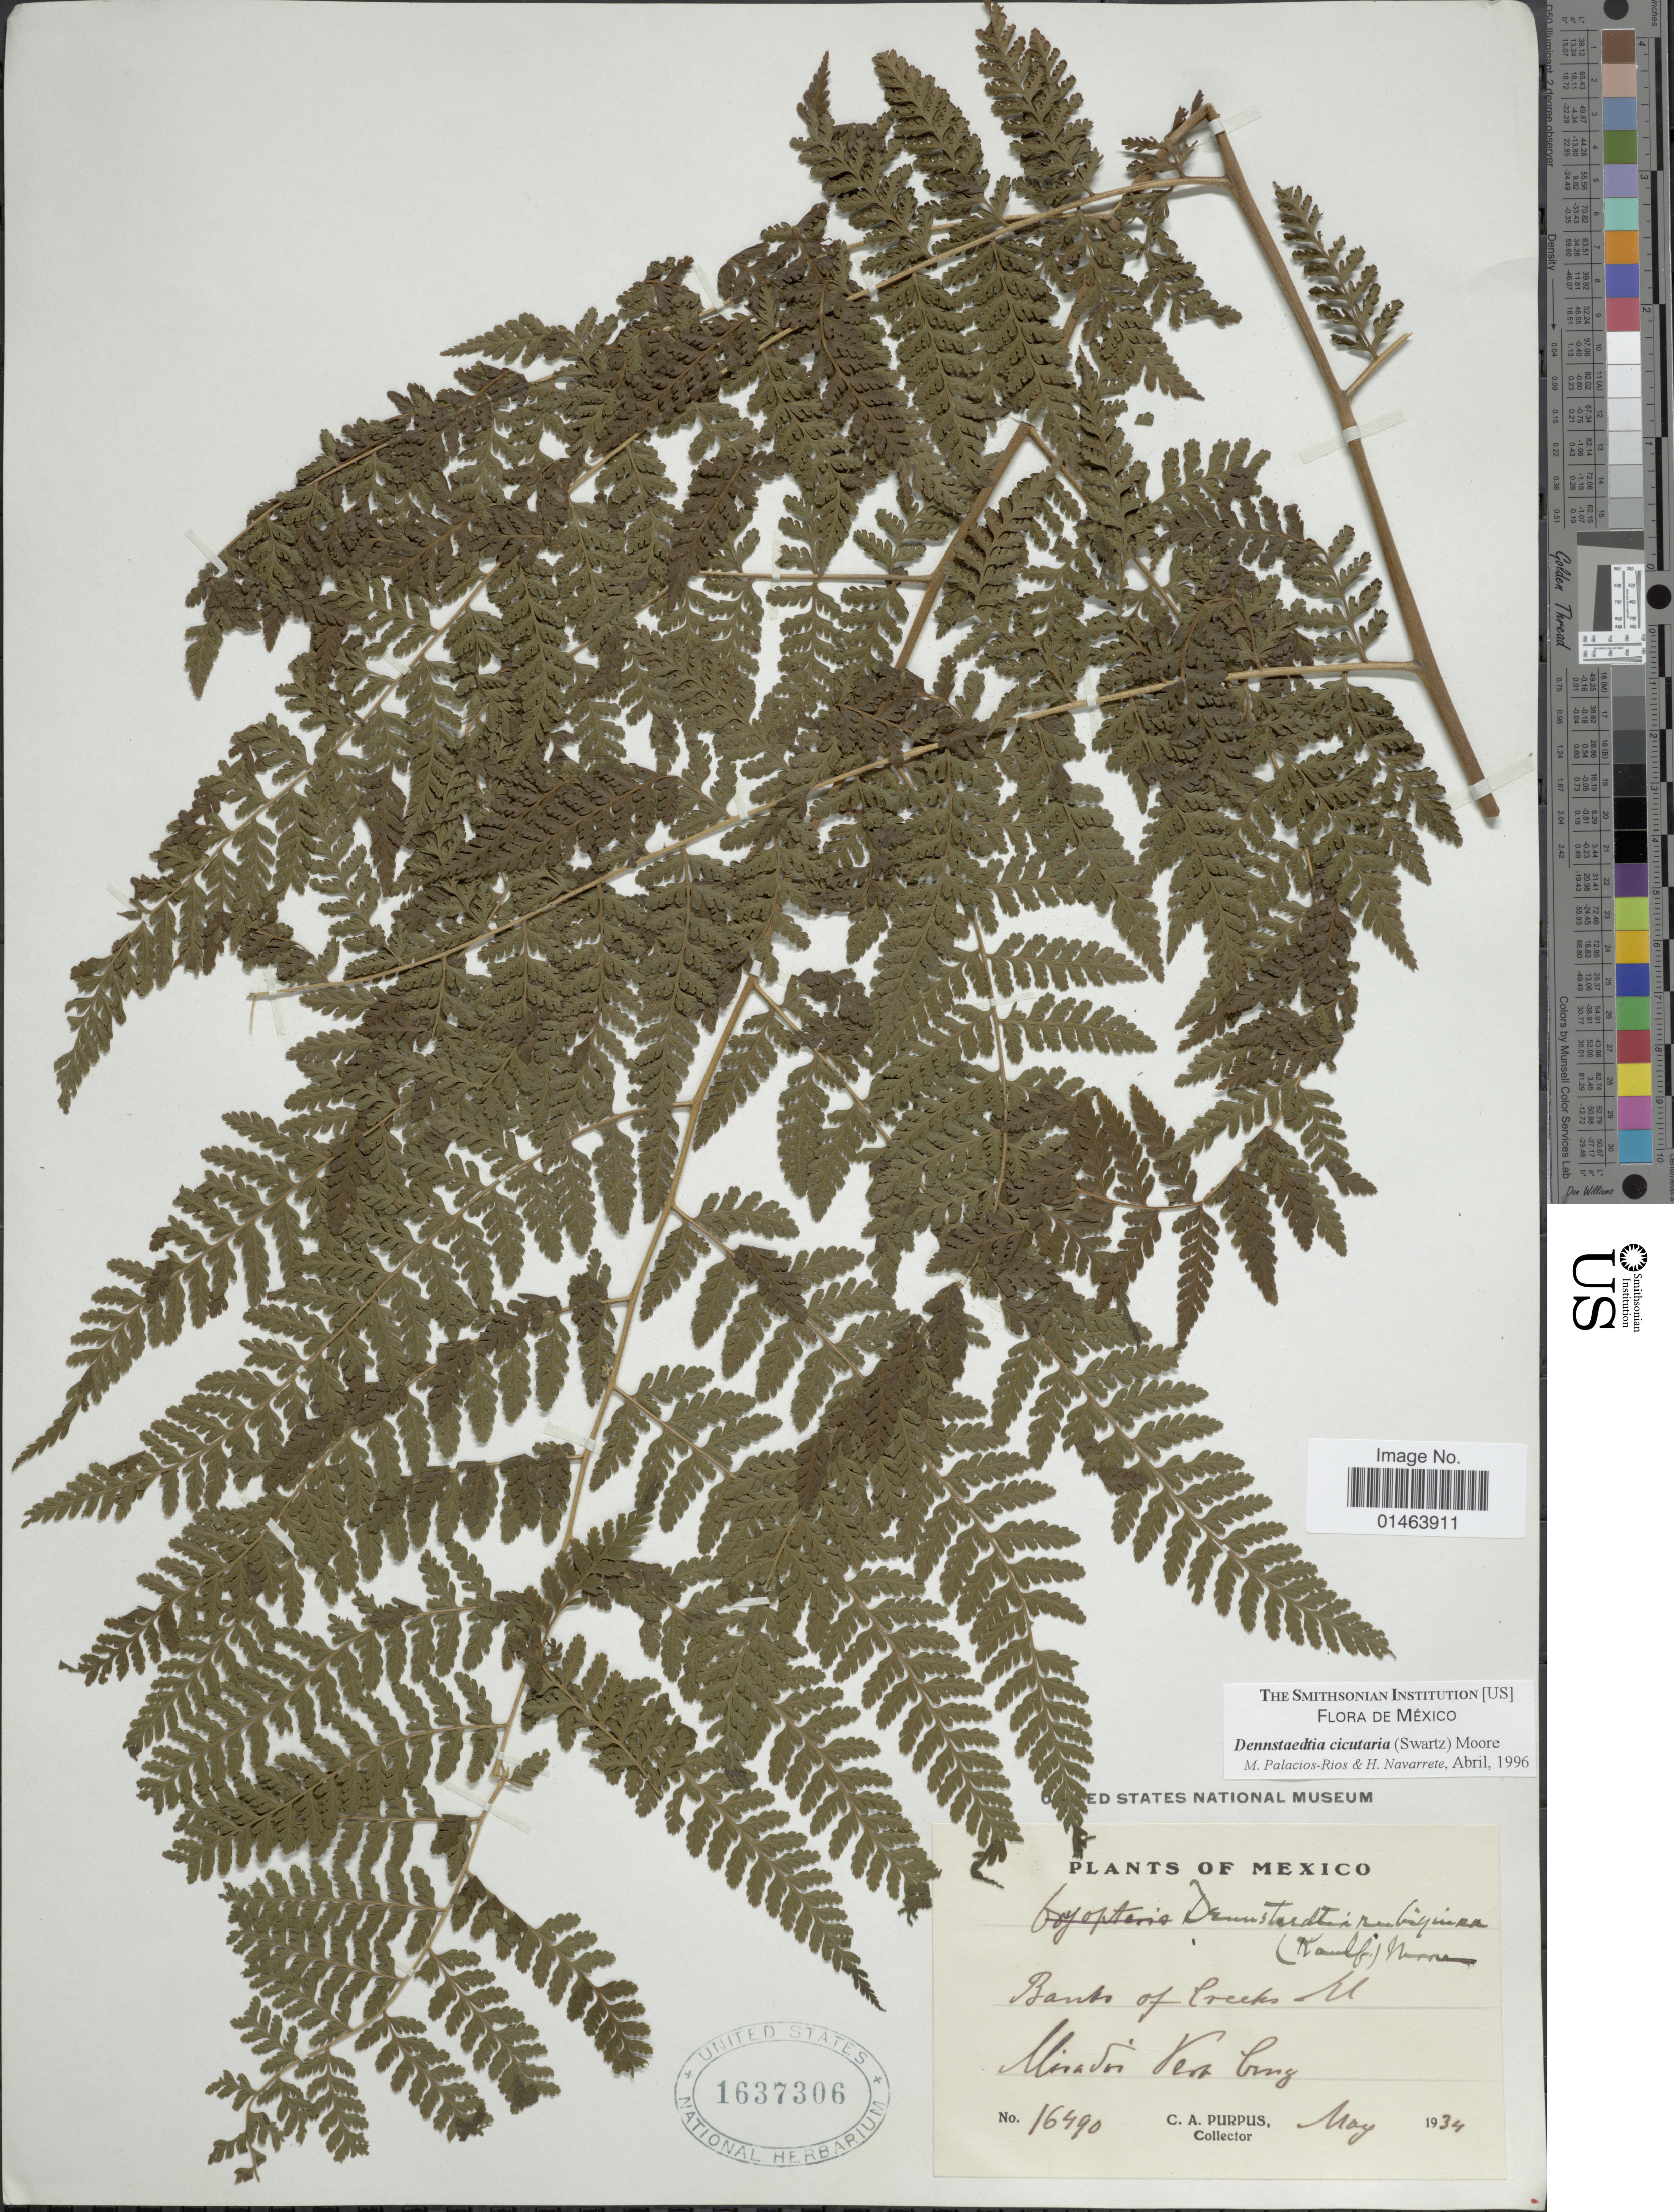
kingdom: Plantae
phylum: Tracheophyta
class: Polypodiopsida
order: Polypodiales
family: Dennstaedtiaceae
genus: Dennstaedtia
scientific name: Dennstaedtia cicutaria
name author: (Sw.) T. Moore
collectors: C. A. Purpus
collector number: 16490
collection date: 1934-05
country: Mexico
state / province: Veracruz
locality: Mexico, Bands of Creek Mirador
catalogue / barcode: US 1637306